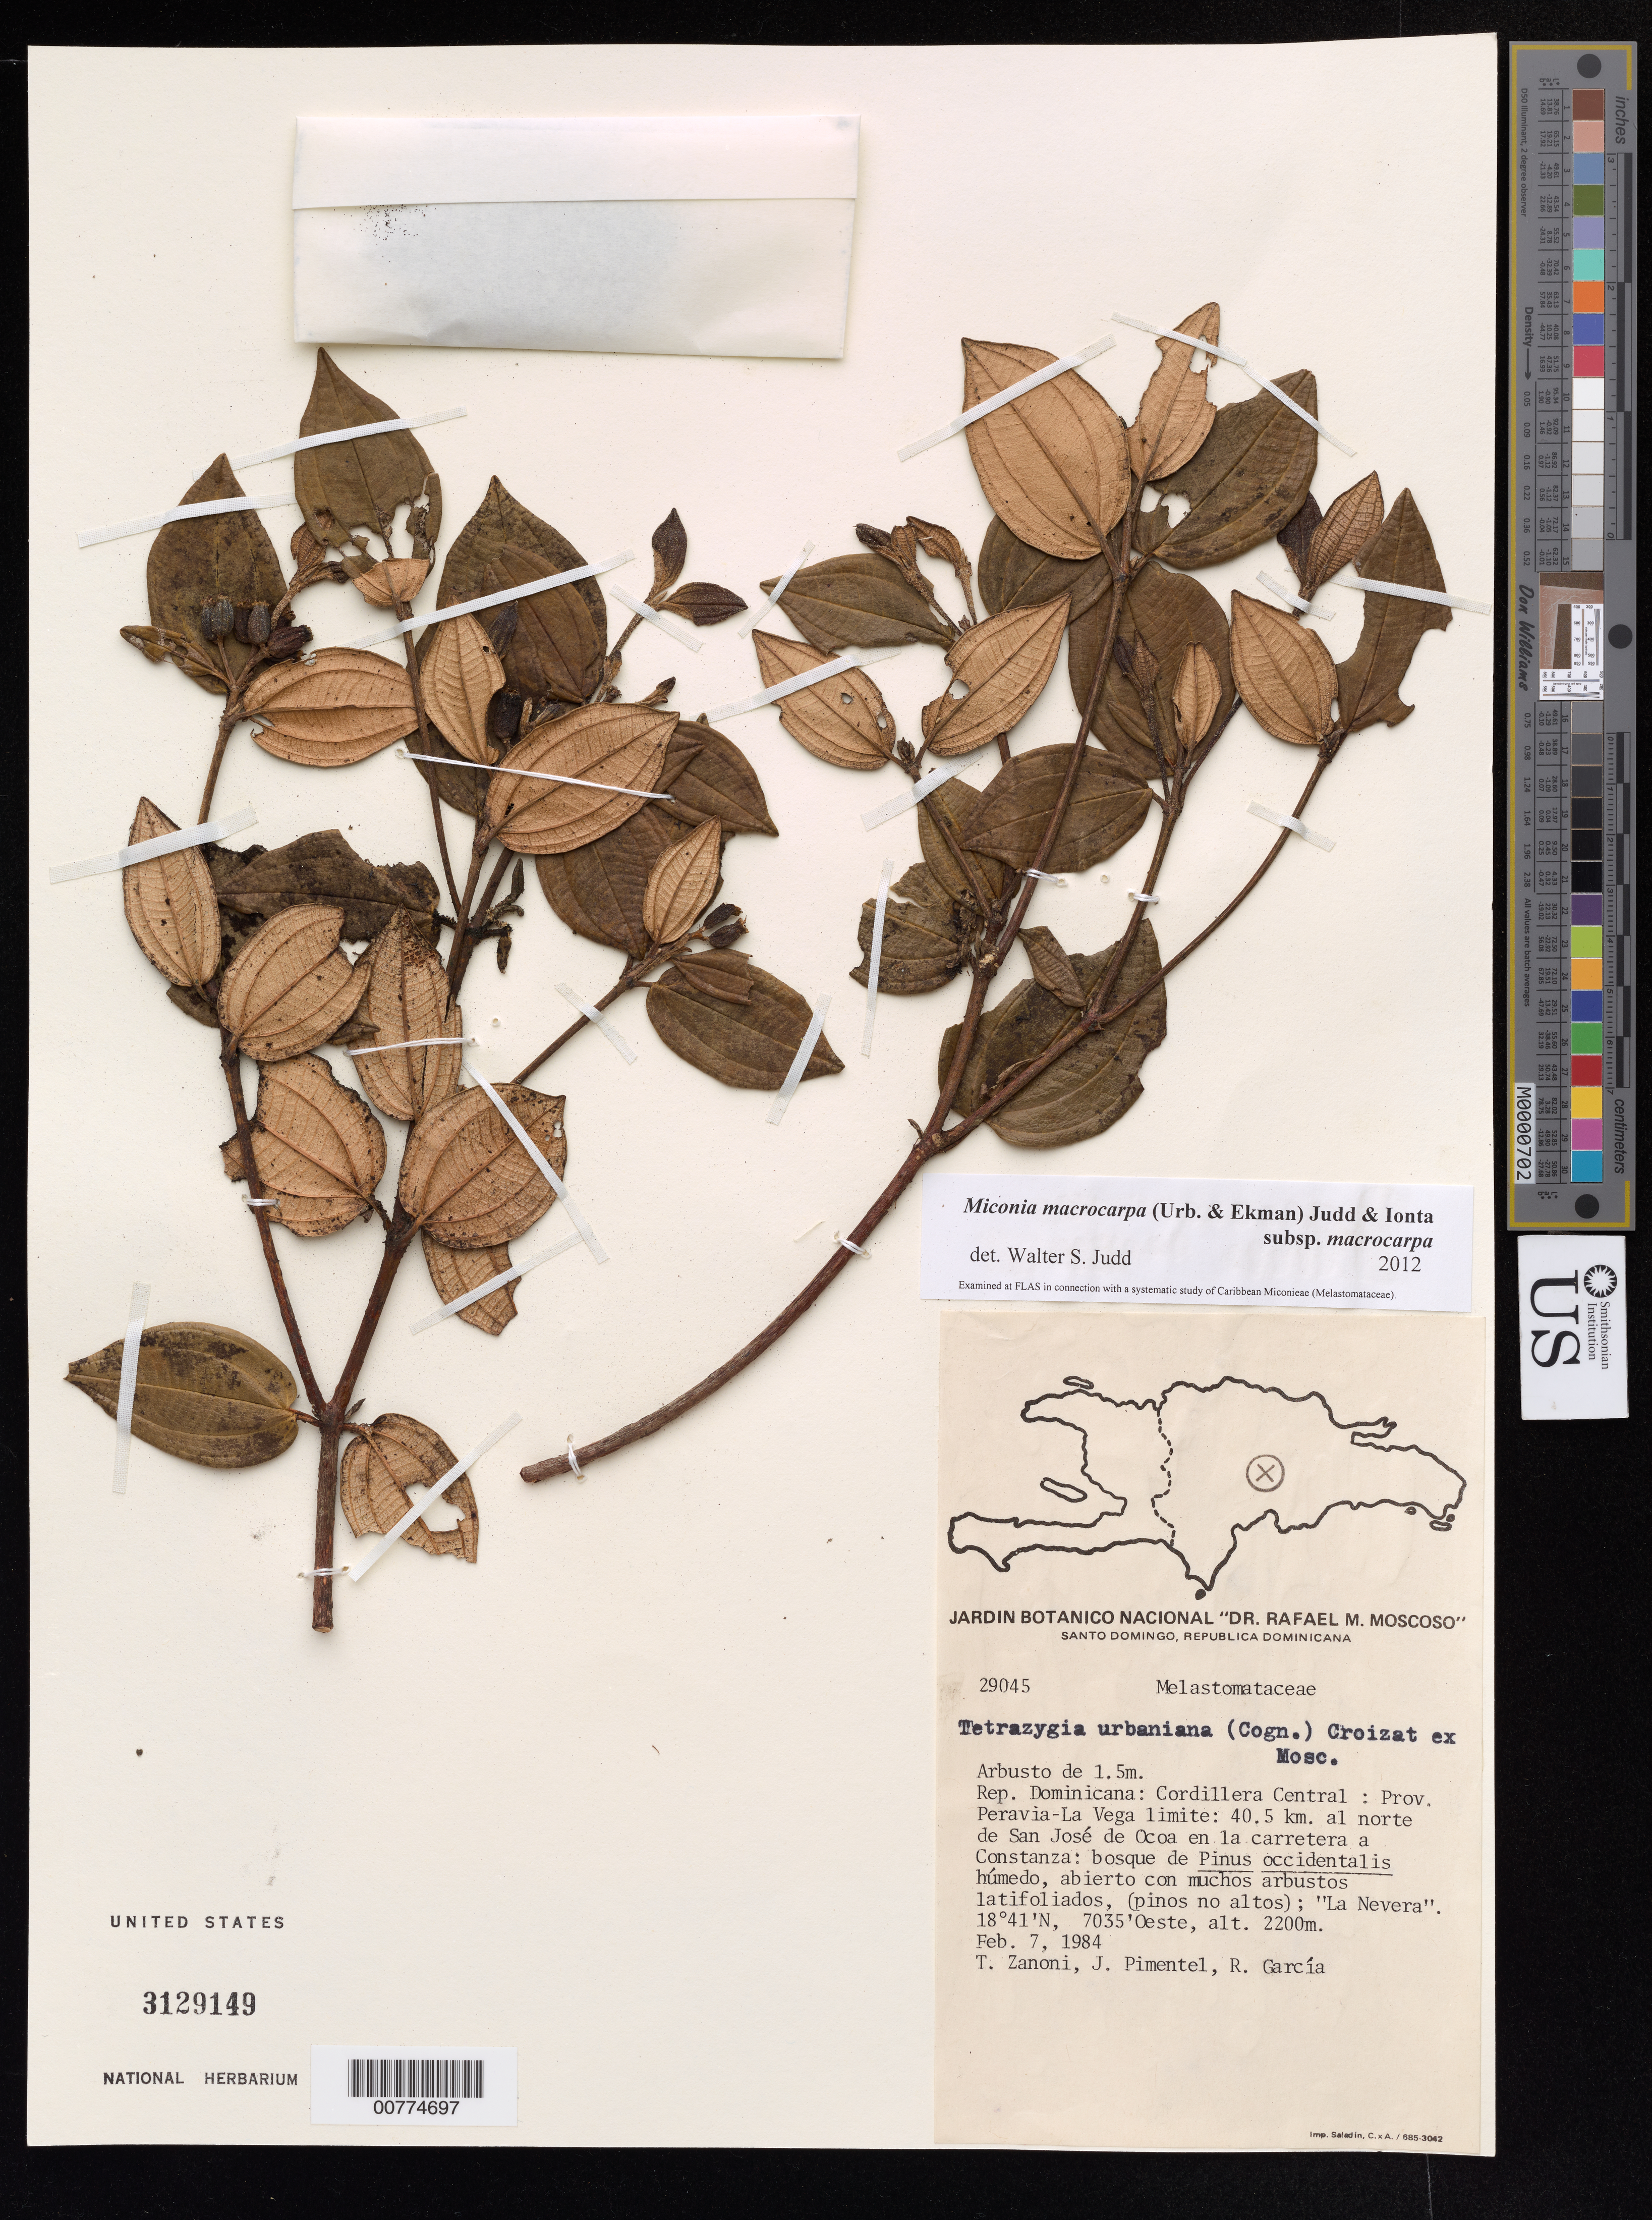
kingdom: Plantae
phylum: Tracheophyta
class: Magnoliopsida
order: Myrtales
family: Melastomataceae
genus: Miconia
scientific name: Miconia macrocarpa subsp. macrocarpa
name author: (Urb. & Ekman) Judd & Ionta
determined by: Judd, Walter S.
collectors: T. A. Zanoni, J. Pimentel & R. G. García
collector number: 29045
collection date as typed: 07 Feb 1984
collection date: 1984-02-07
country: Dominican Republic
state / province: La Vega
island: Hispaniola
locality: Cordillera Central, Prov. Peravia-La Vega limits, 40.5 km N of San José de Ocoa in the road to Constanza, La Nevera.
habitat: Wet Pinus occidentalis forest, open with much broadleaf shrubs, (not high pines).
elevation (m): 2200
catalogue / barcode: US 3129149